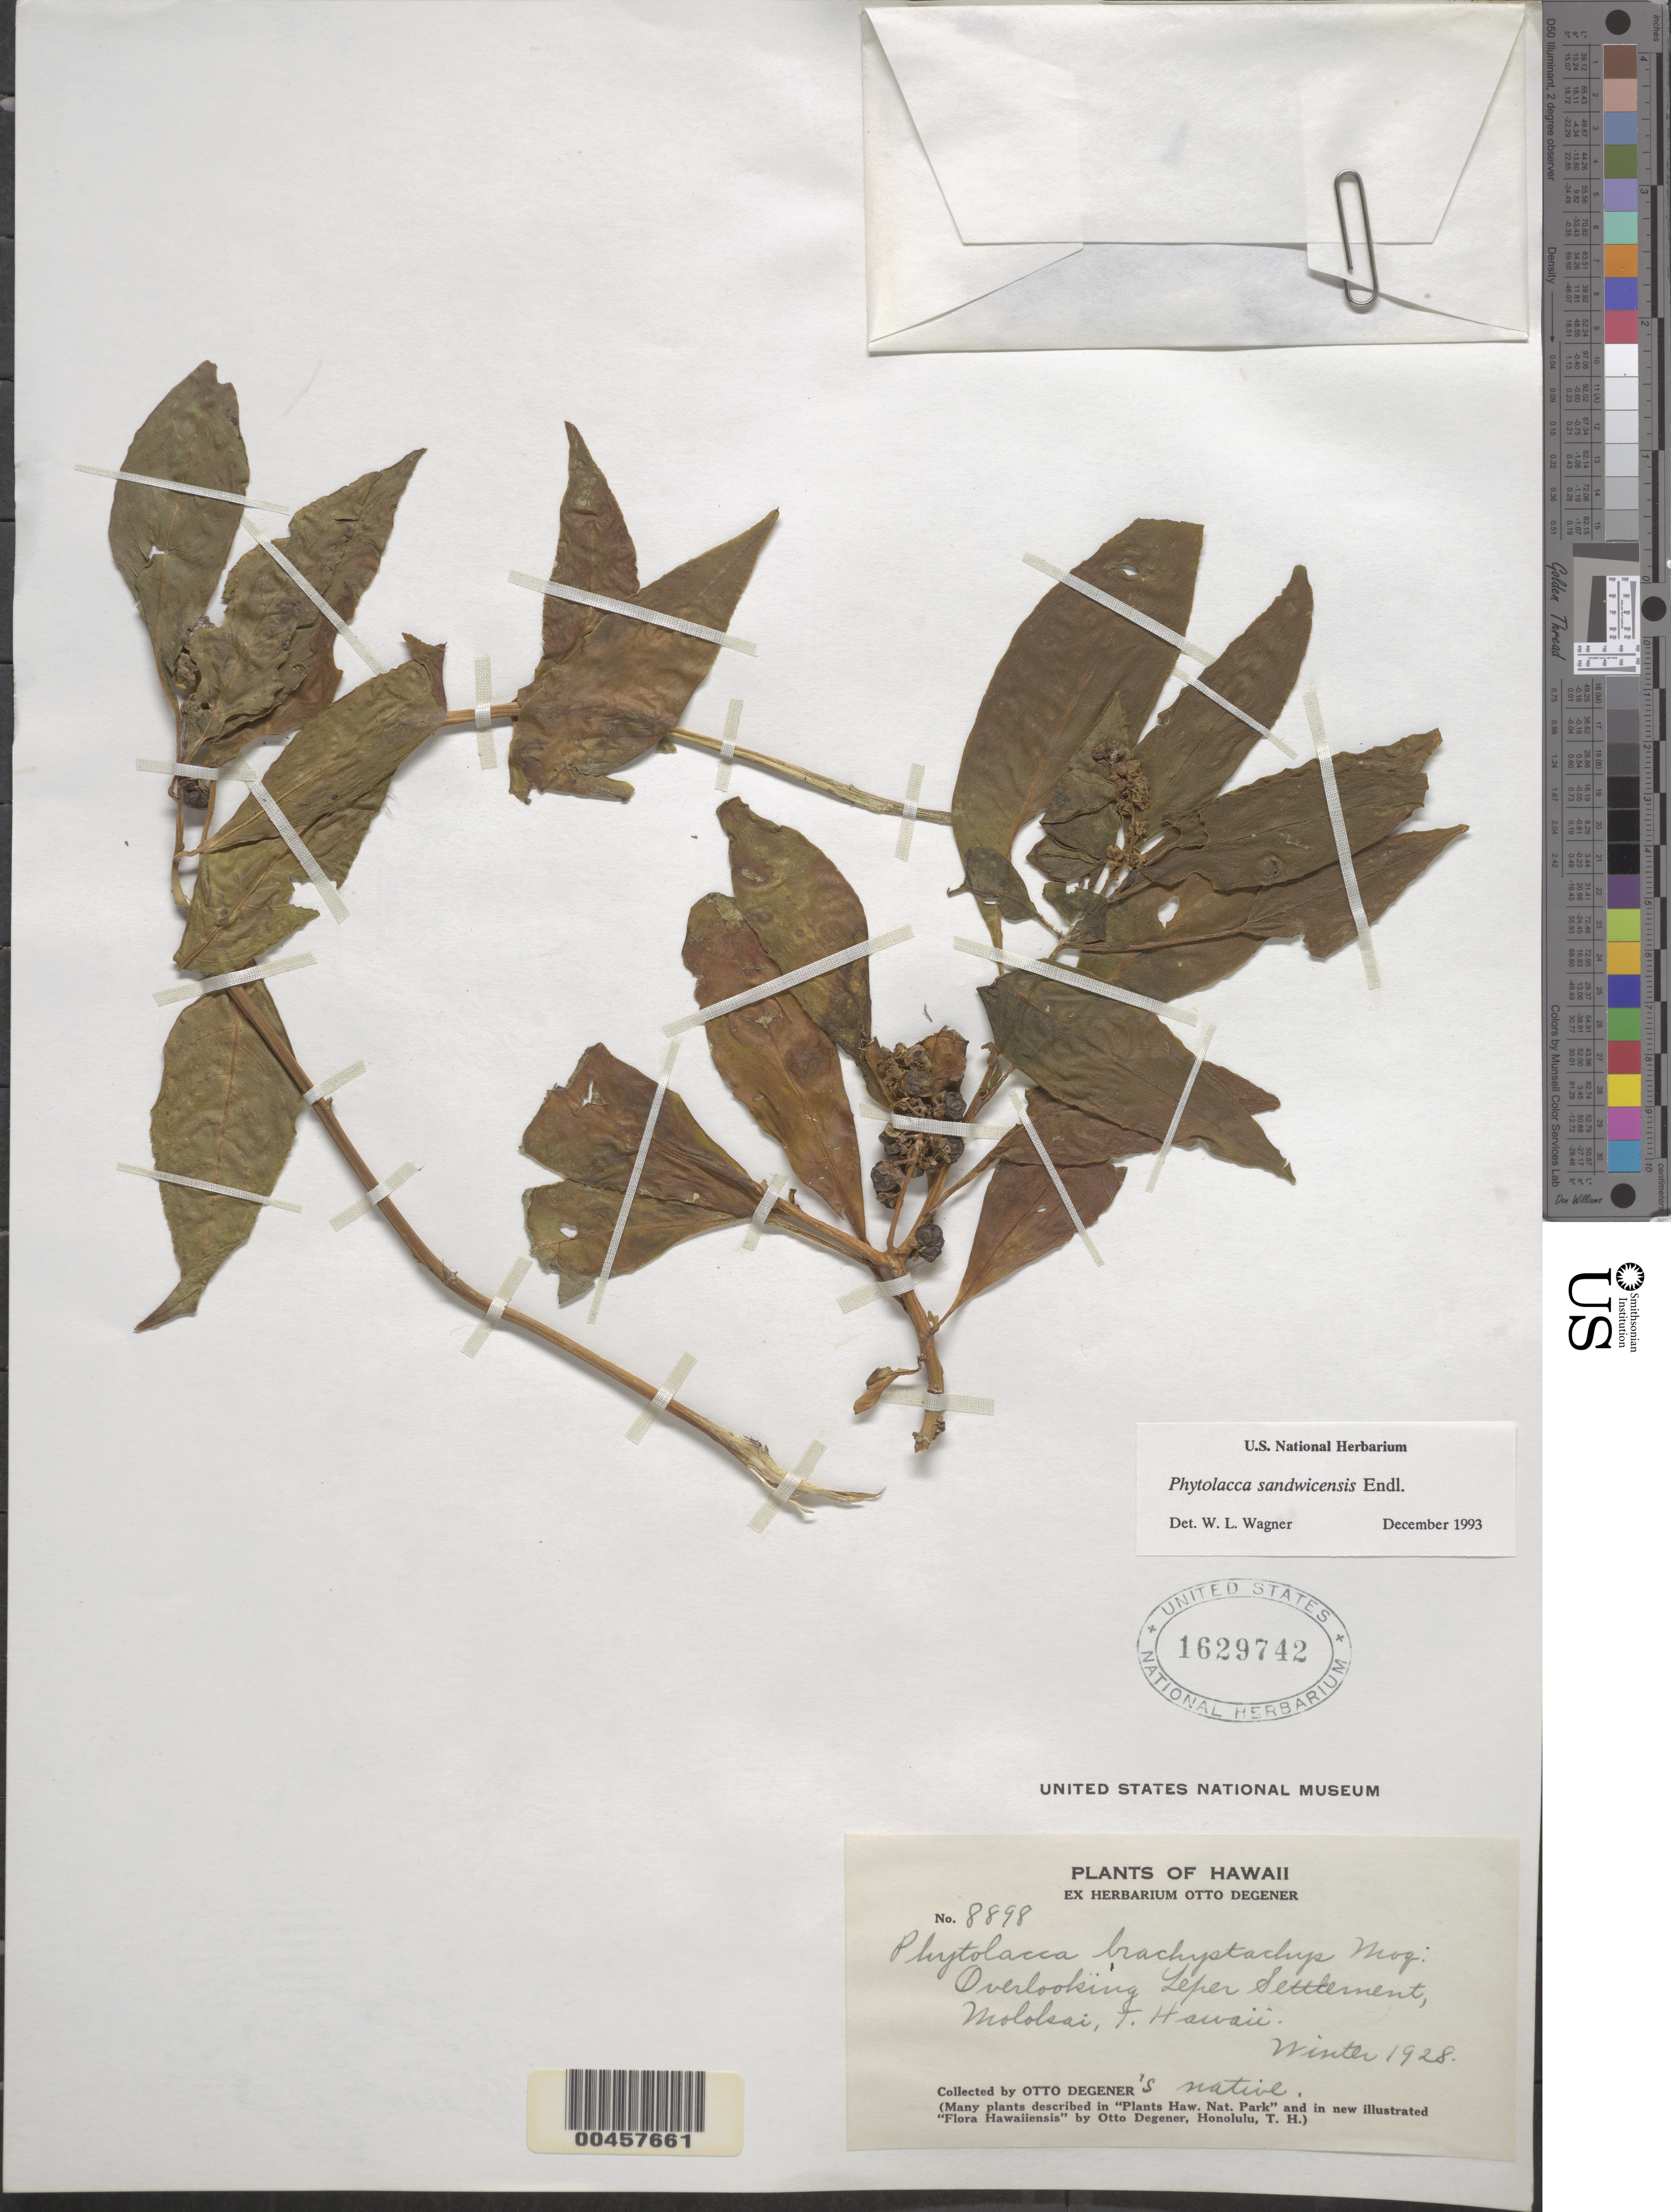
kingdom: Plantae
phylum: Tracheophyta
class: Magnoliopsida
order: Caryophyllales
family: Phytolaccaceae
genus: Phytolacca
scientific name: Phytolacca sandwicensis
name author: Endl.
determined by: Wagner, W. L., (BOT), Smithsonian Institution - National Museum of Natural History (UNITED STATES)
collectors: O. Degener & O. Degener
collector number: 8898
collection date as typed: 21 Dec 1928 to 22 Mar 1928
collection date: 1928-03-22/1928-12-21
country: United States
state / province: Hawaii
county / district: Maui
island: Moloka'i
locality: Overlooking Leper Settlement, Molokai, T. Hawaii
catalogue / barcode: US 1629742